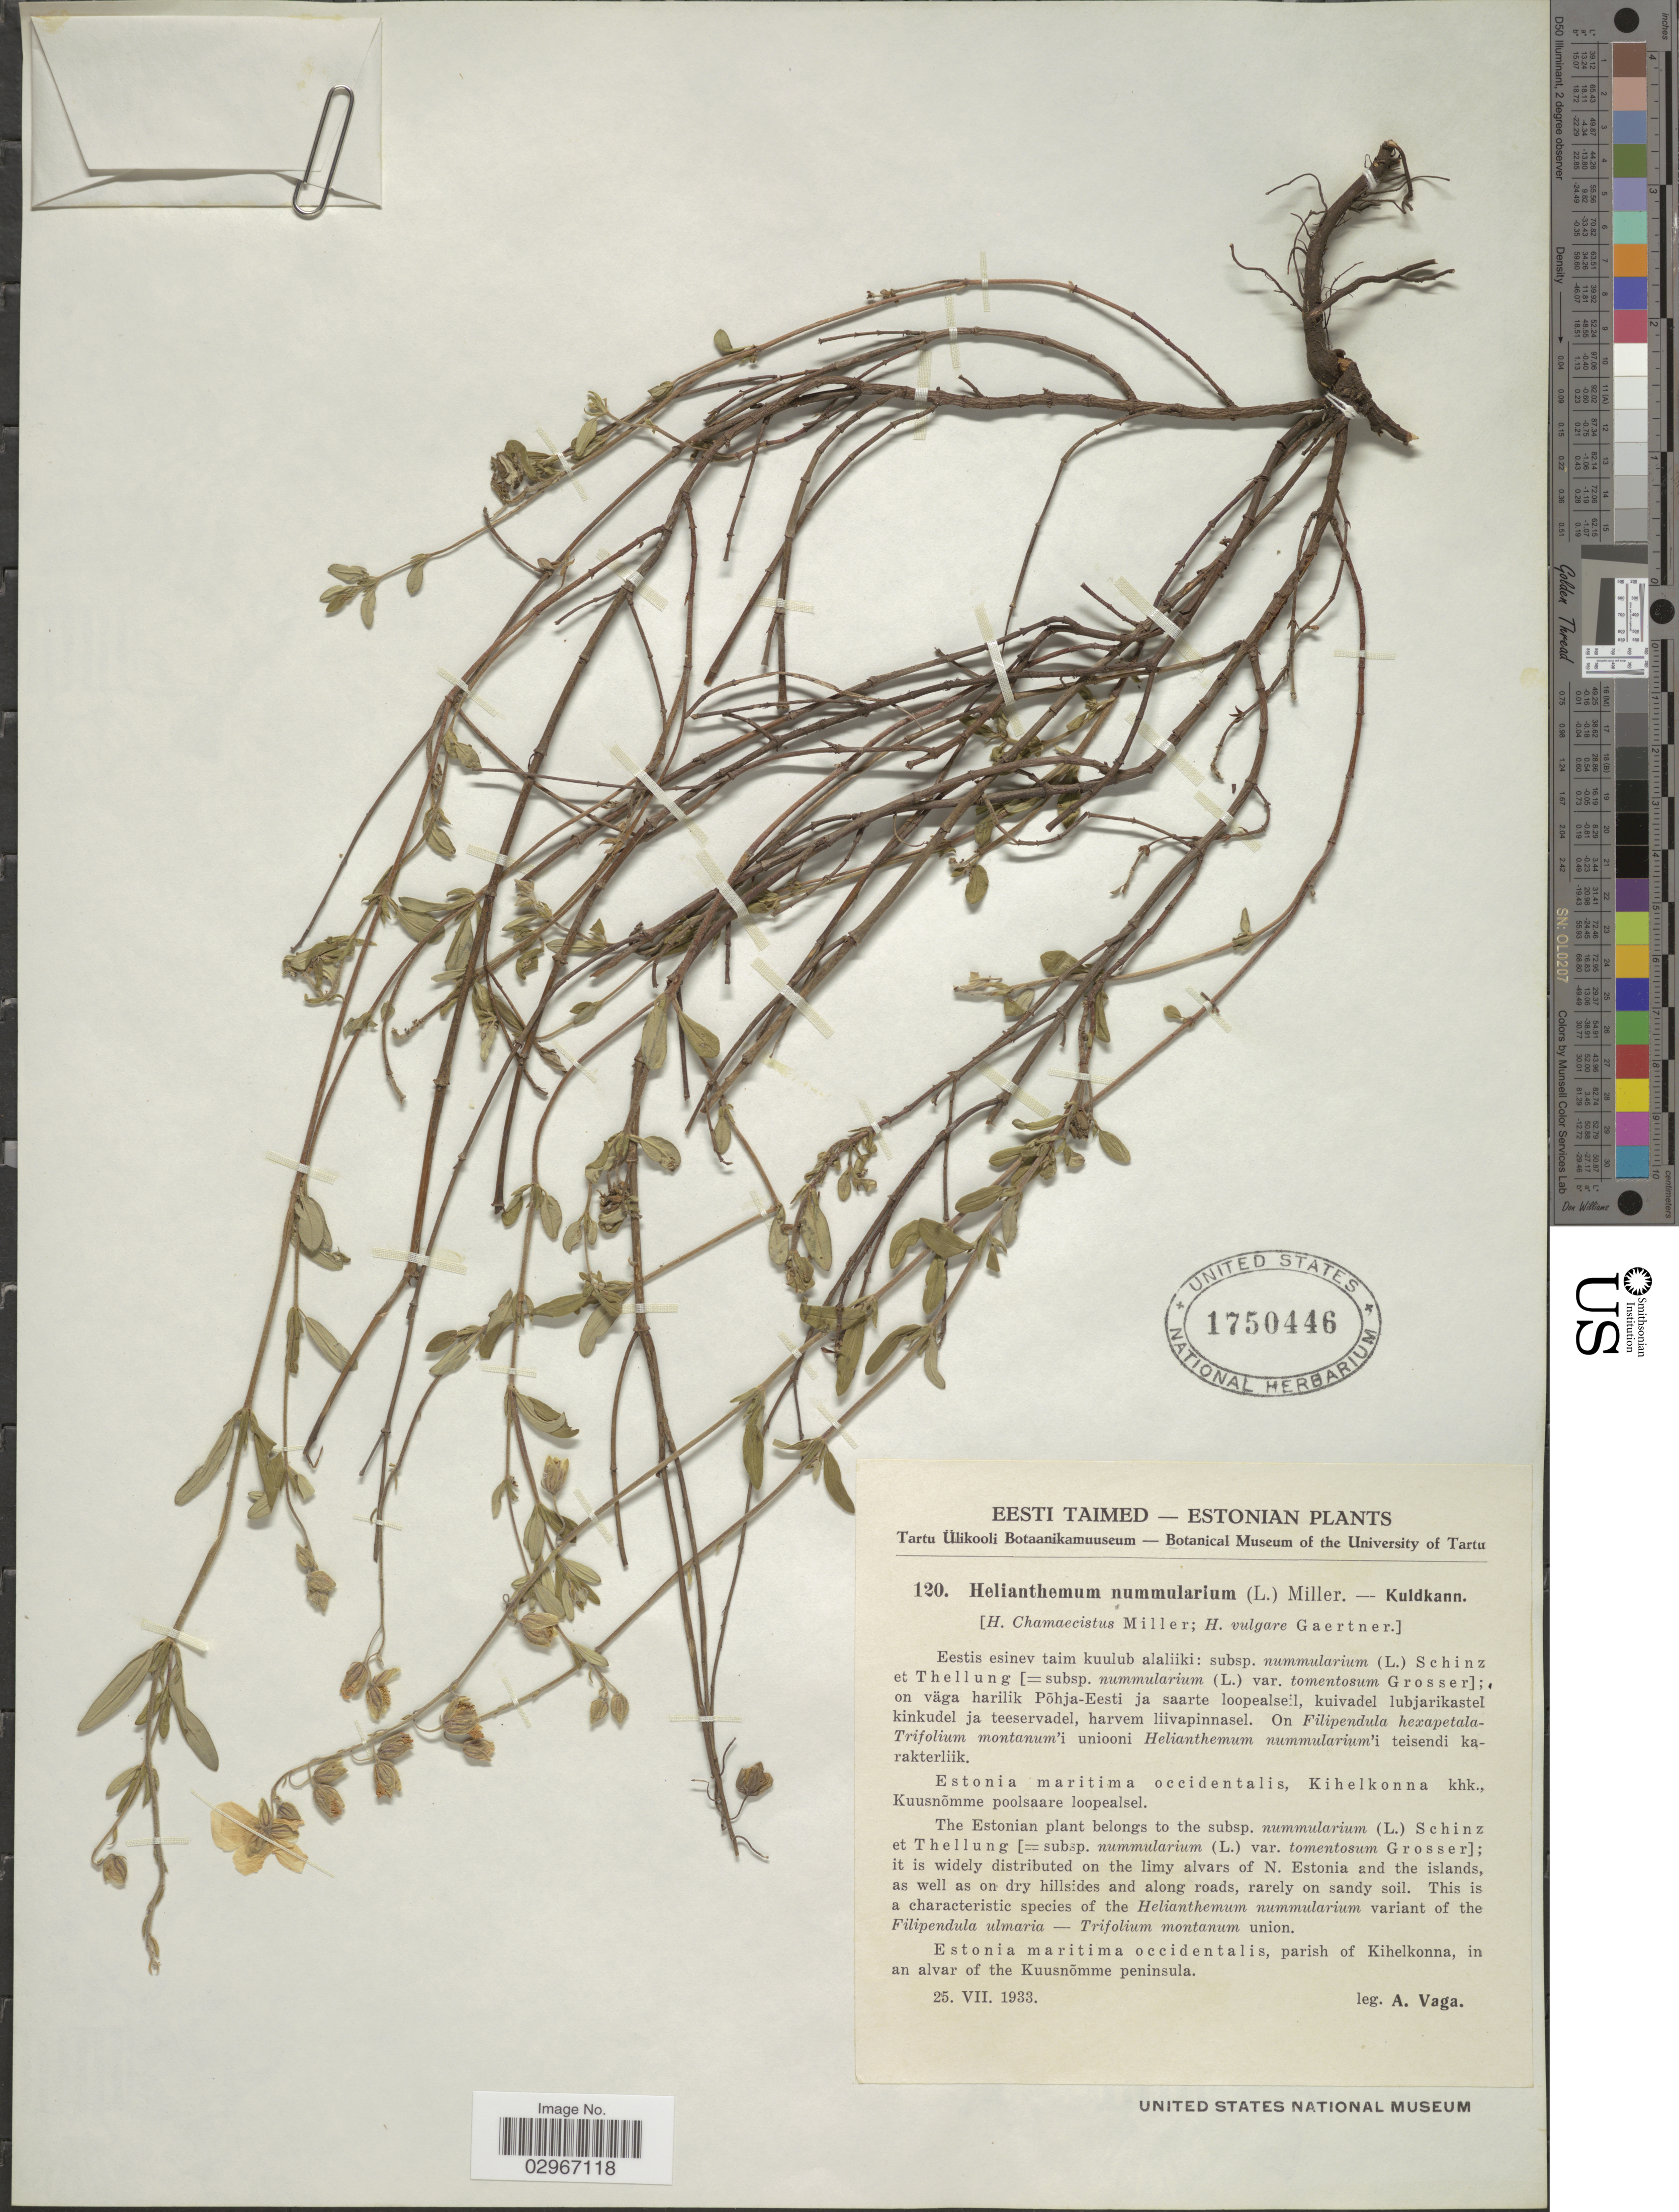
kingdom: Plantae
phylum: Tracheophyta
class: Magnoliopsida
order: Malvales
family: Cistaceae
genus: Helianthemum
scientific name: Helianthemum nummularium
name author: (L.) Mill.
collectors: A. Vaga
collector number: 120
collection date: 1933-07-25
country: Estonia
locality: Eesti Taimed. [unsure placement] Estonia maritima occidentalis, parish of Kihelkonna, in an alvar of the Kuusnõmme peninsula.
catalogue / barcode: US 1750446